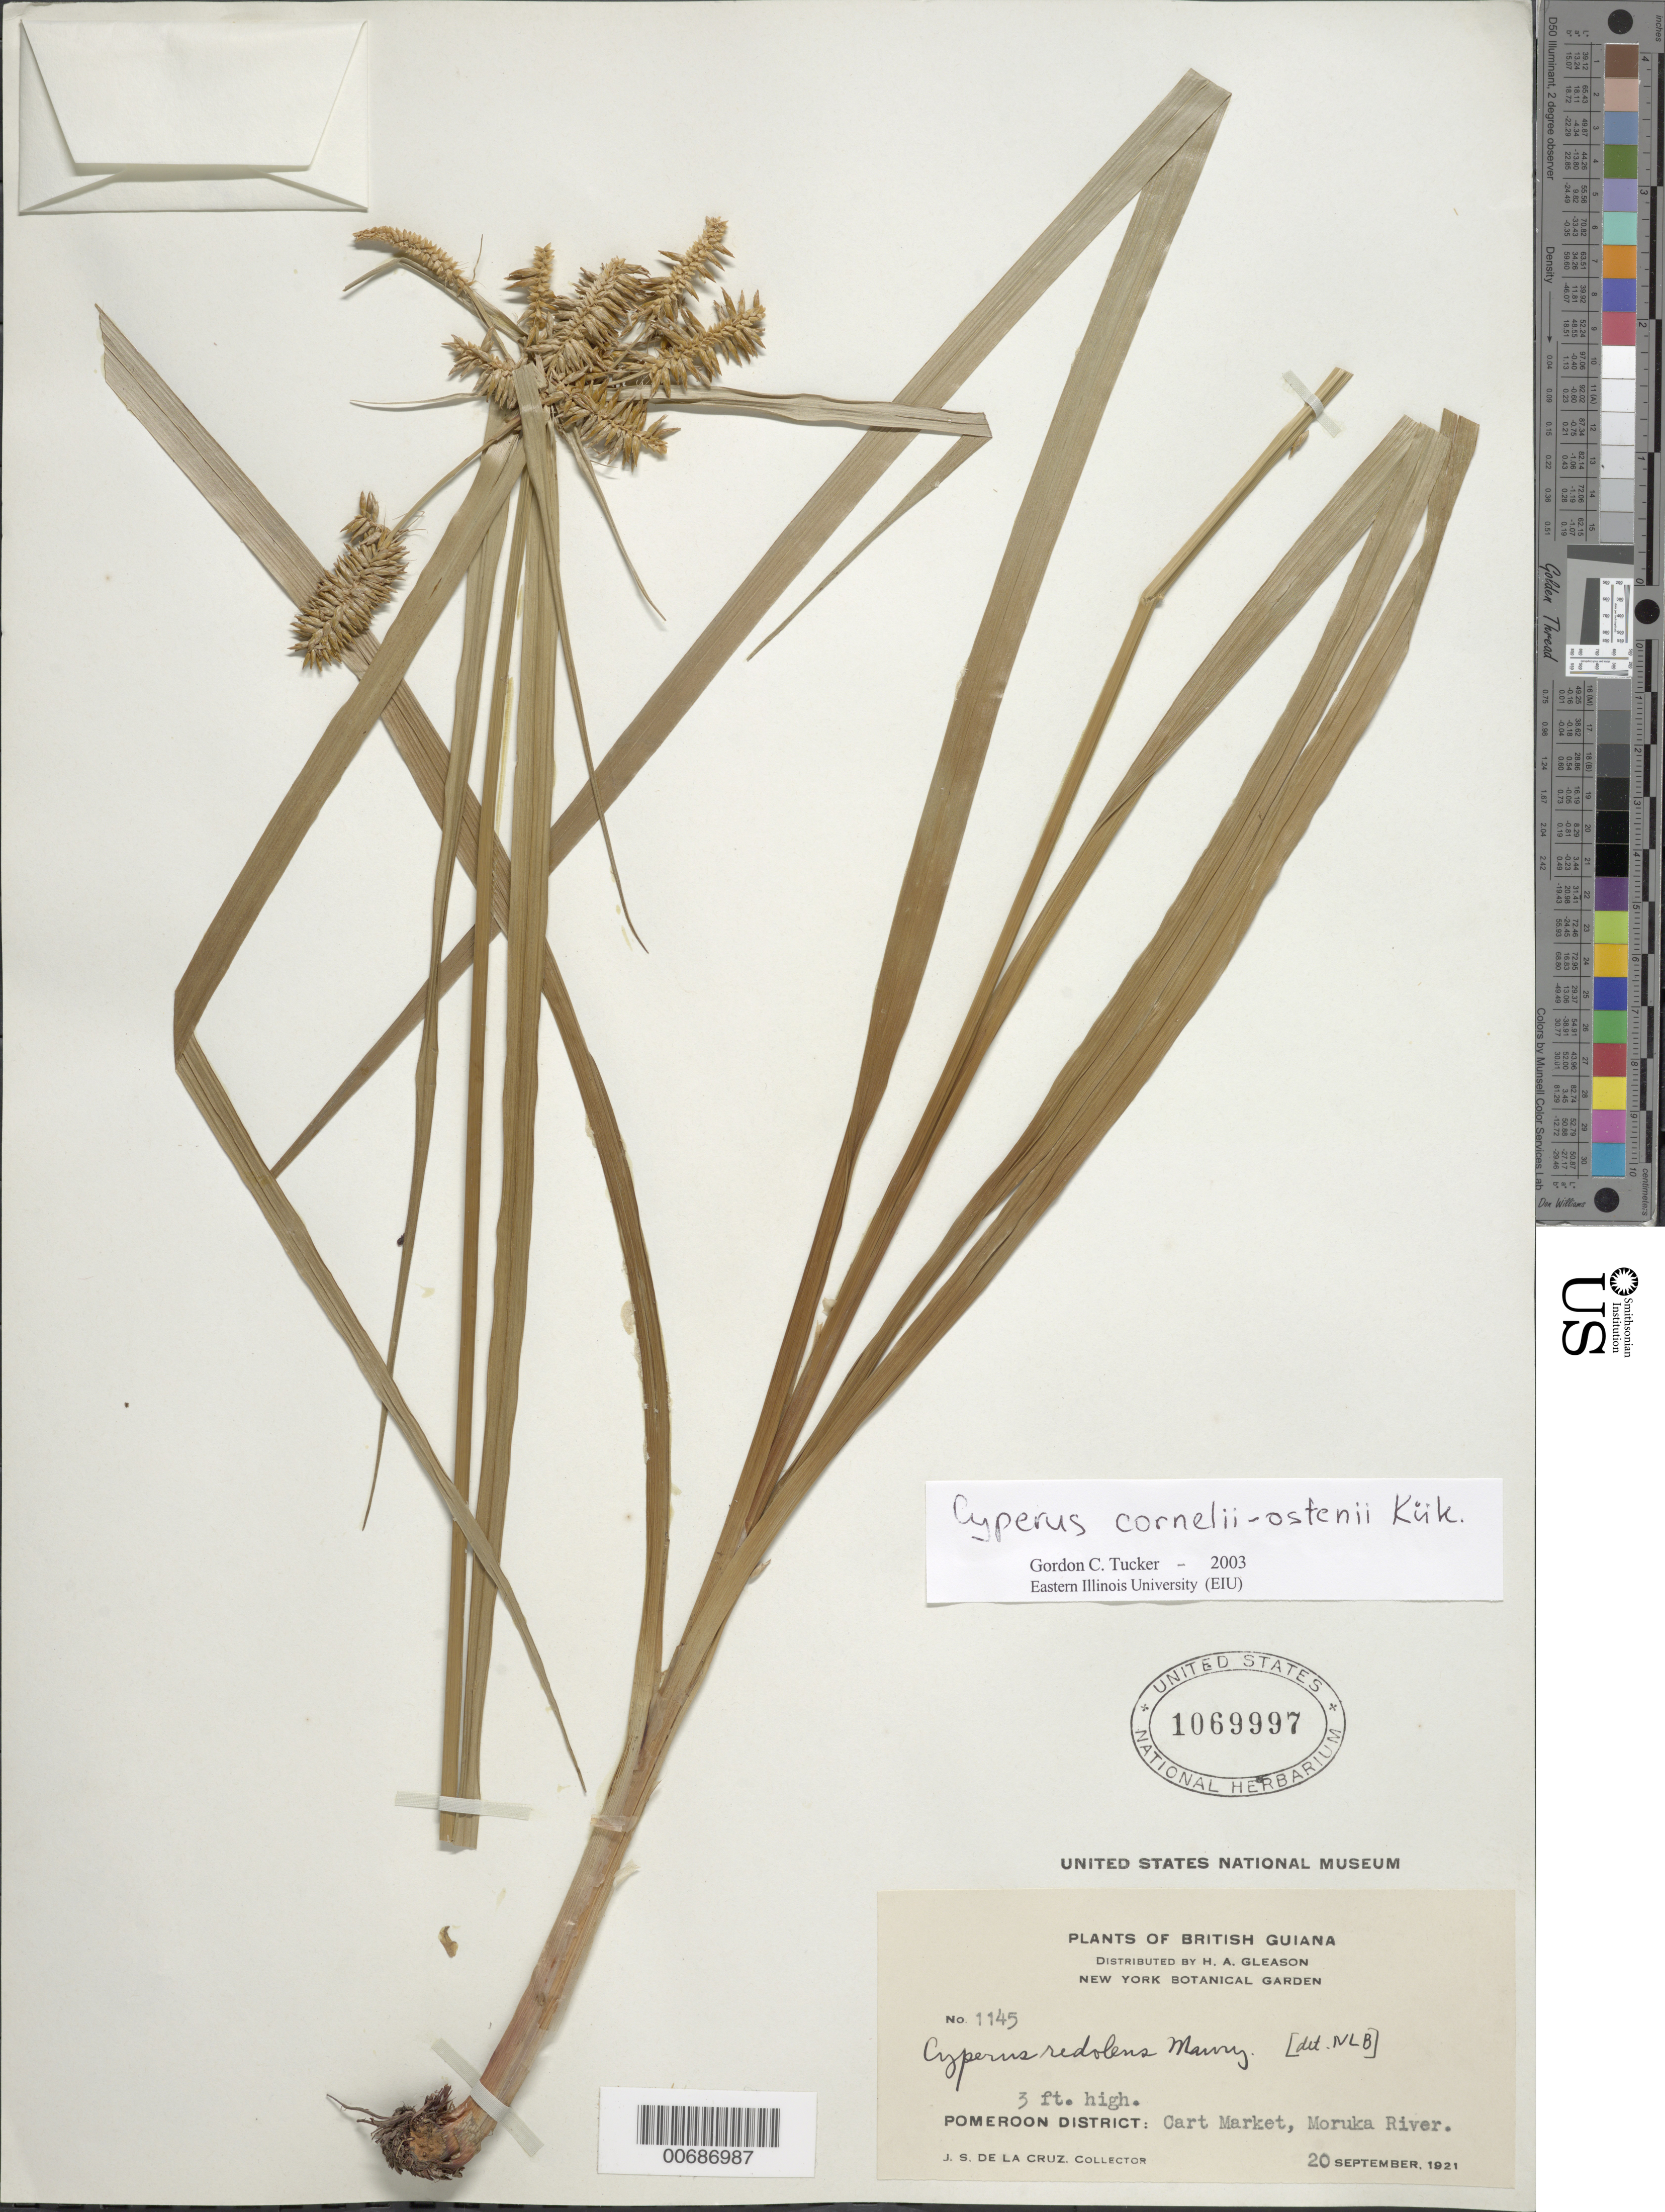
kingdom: Plantae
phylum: Tracheophyta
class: Liliopsida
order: Poales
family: Cyperaceae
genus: Cyperus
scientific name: Cyperus cornelii-ostenii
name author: Kük.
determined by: Tucker, G. C.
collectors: J. S. de la Cruz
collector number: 1145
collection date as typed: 20-Sep-21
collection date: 1921-09-20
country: Guyana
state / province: Barima-Waini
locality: Cart Market, Moruka R., Pomeroon Dist.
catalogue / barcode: US 1069997